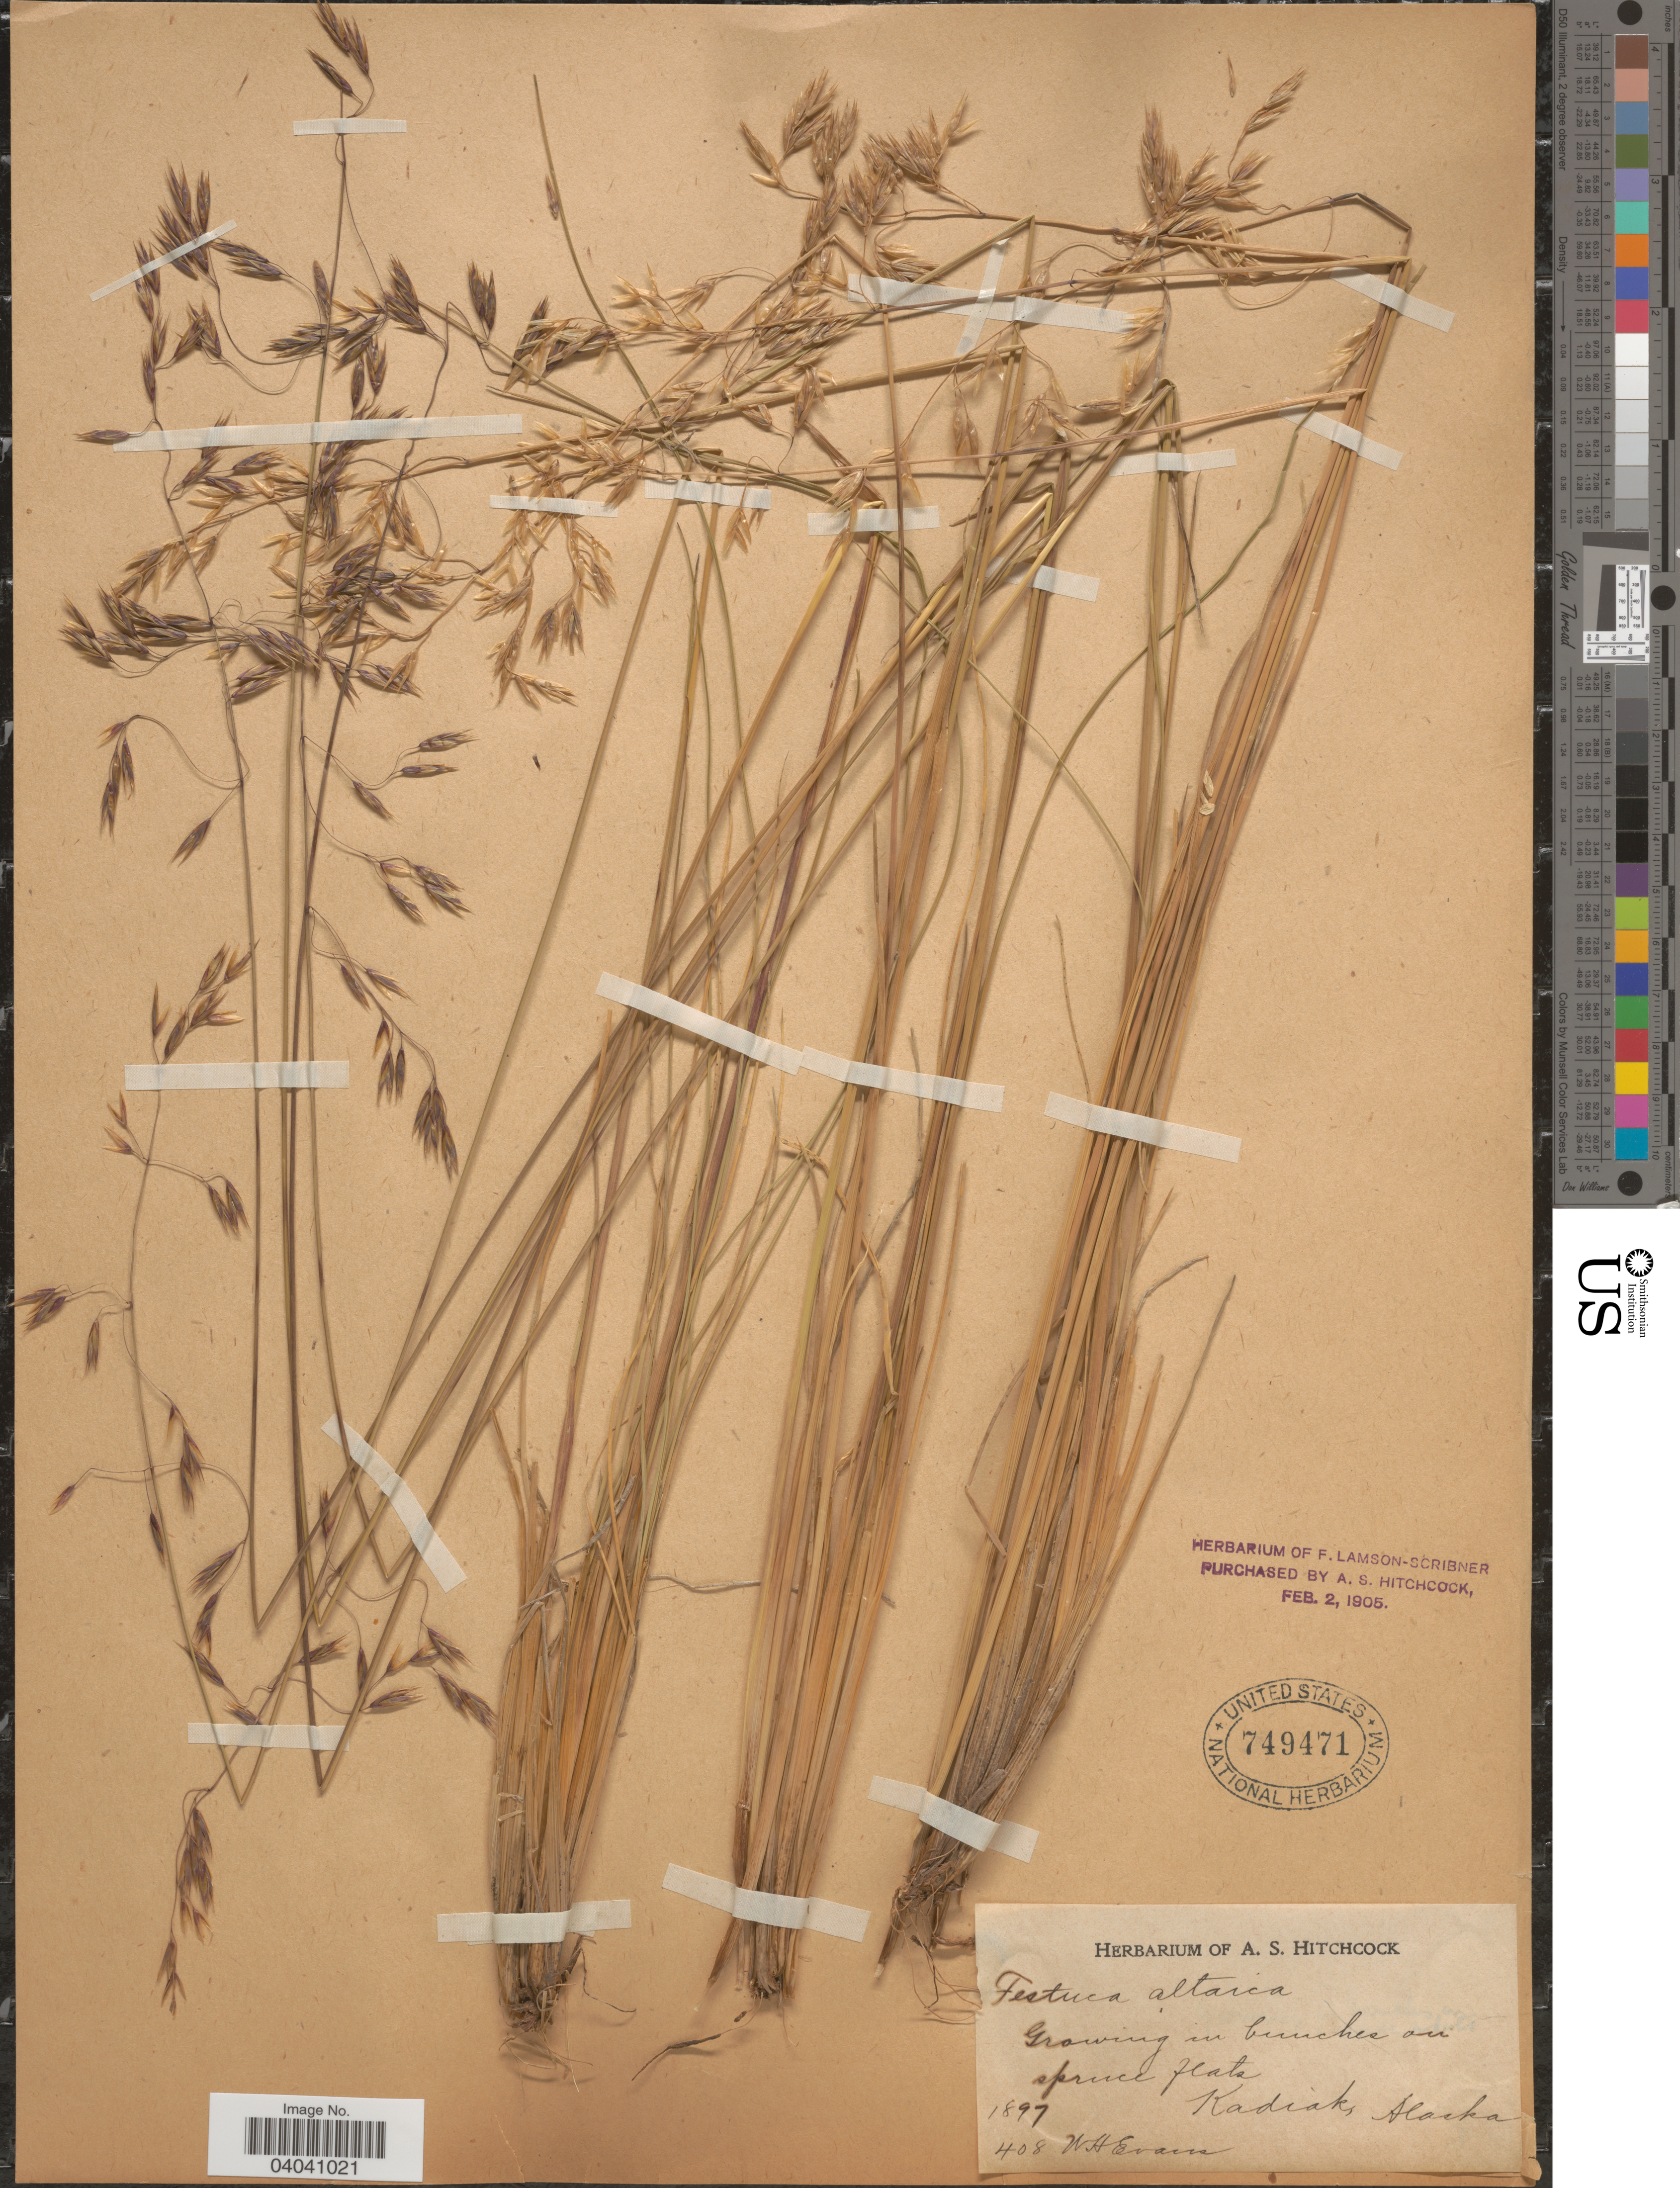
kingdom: Plantae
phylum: Tracheophyta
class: Liliopsida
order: Poales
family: Poaceae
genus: Festuca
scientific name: Festuca altaica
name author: Trin.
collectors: W. H. Evans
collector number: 408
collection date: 1897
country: United States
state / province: Alaska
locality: In bunches on spruce flats. Kadiak.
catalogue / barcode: US 749471